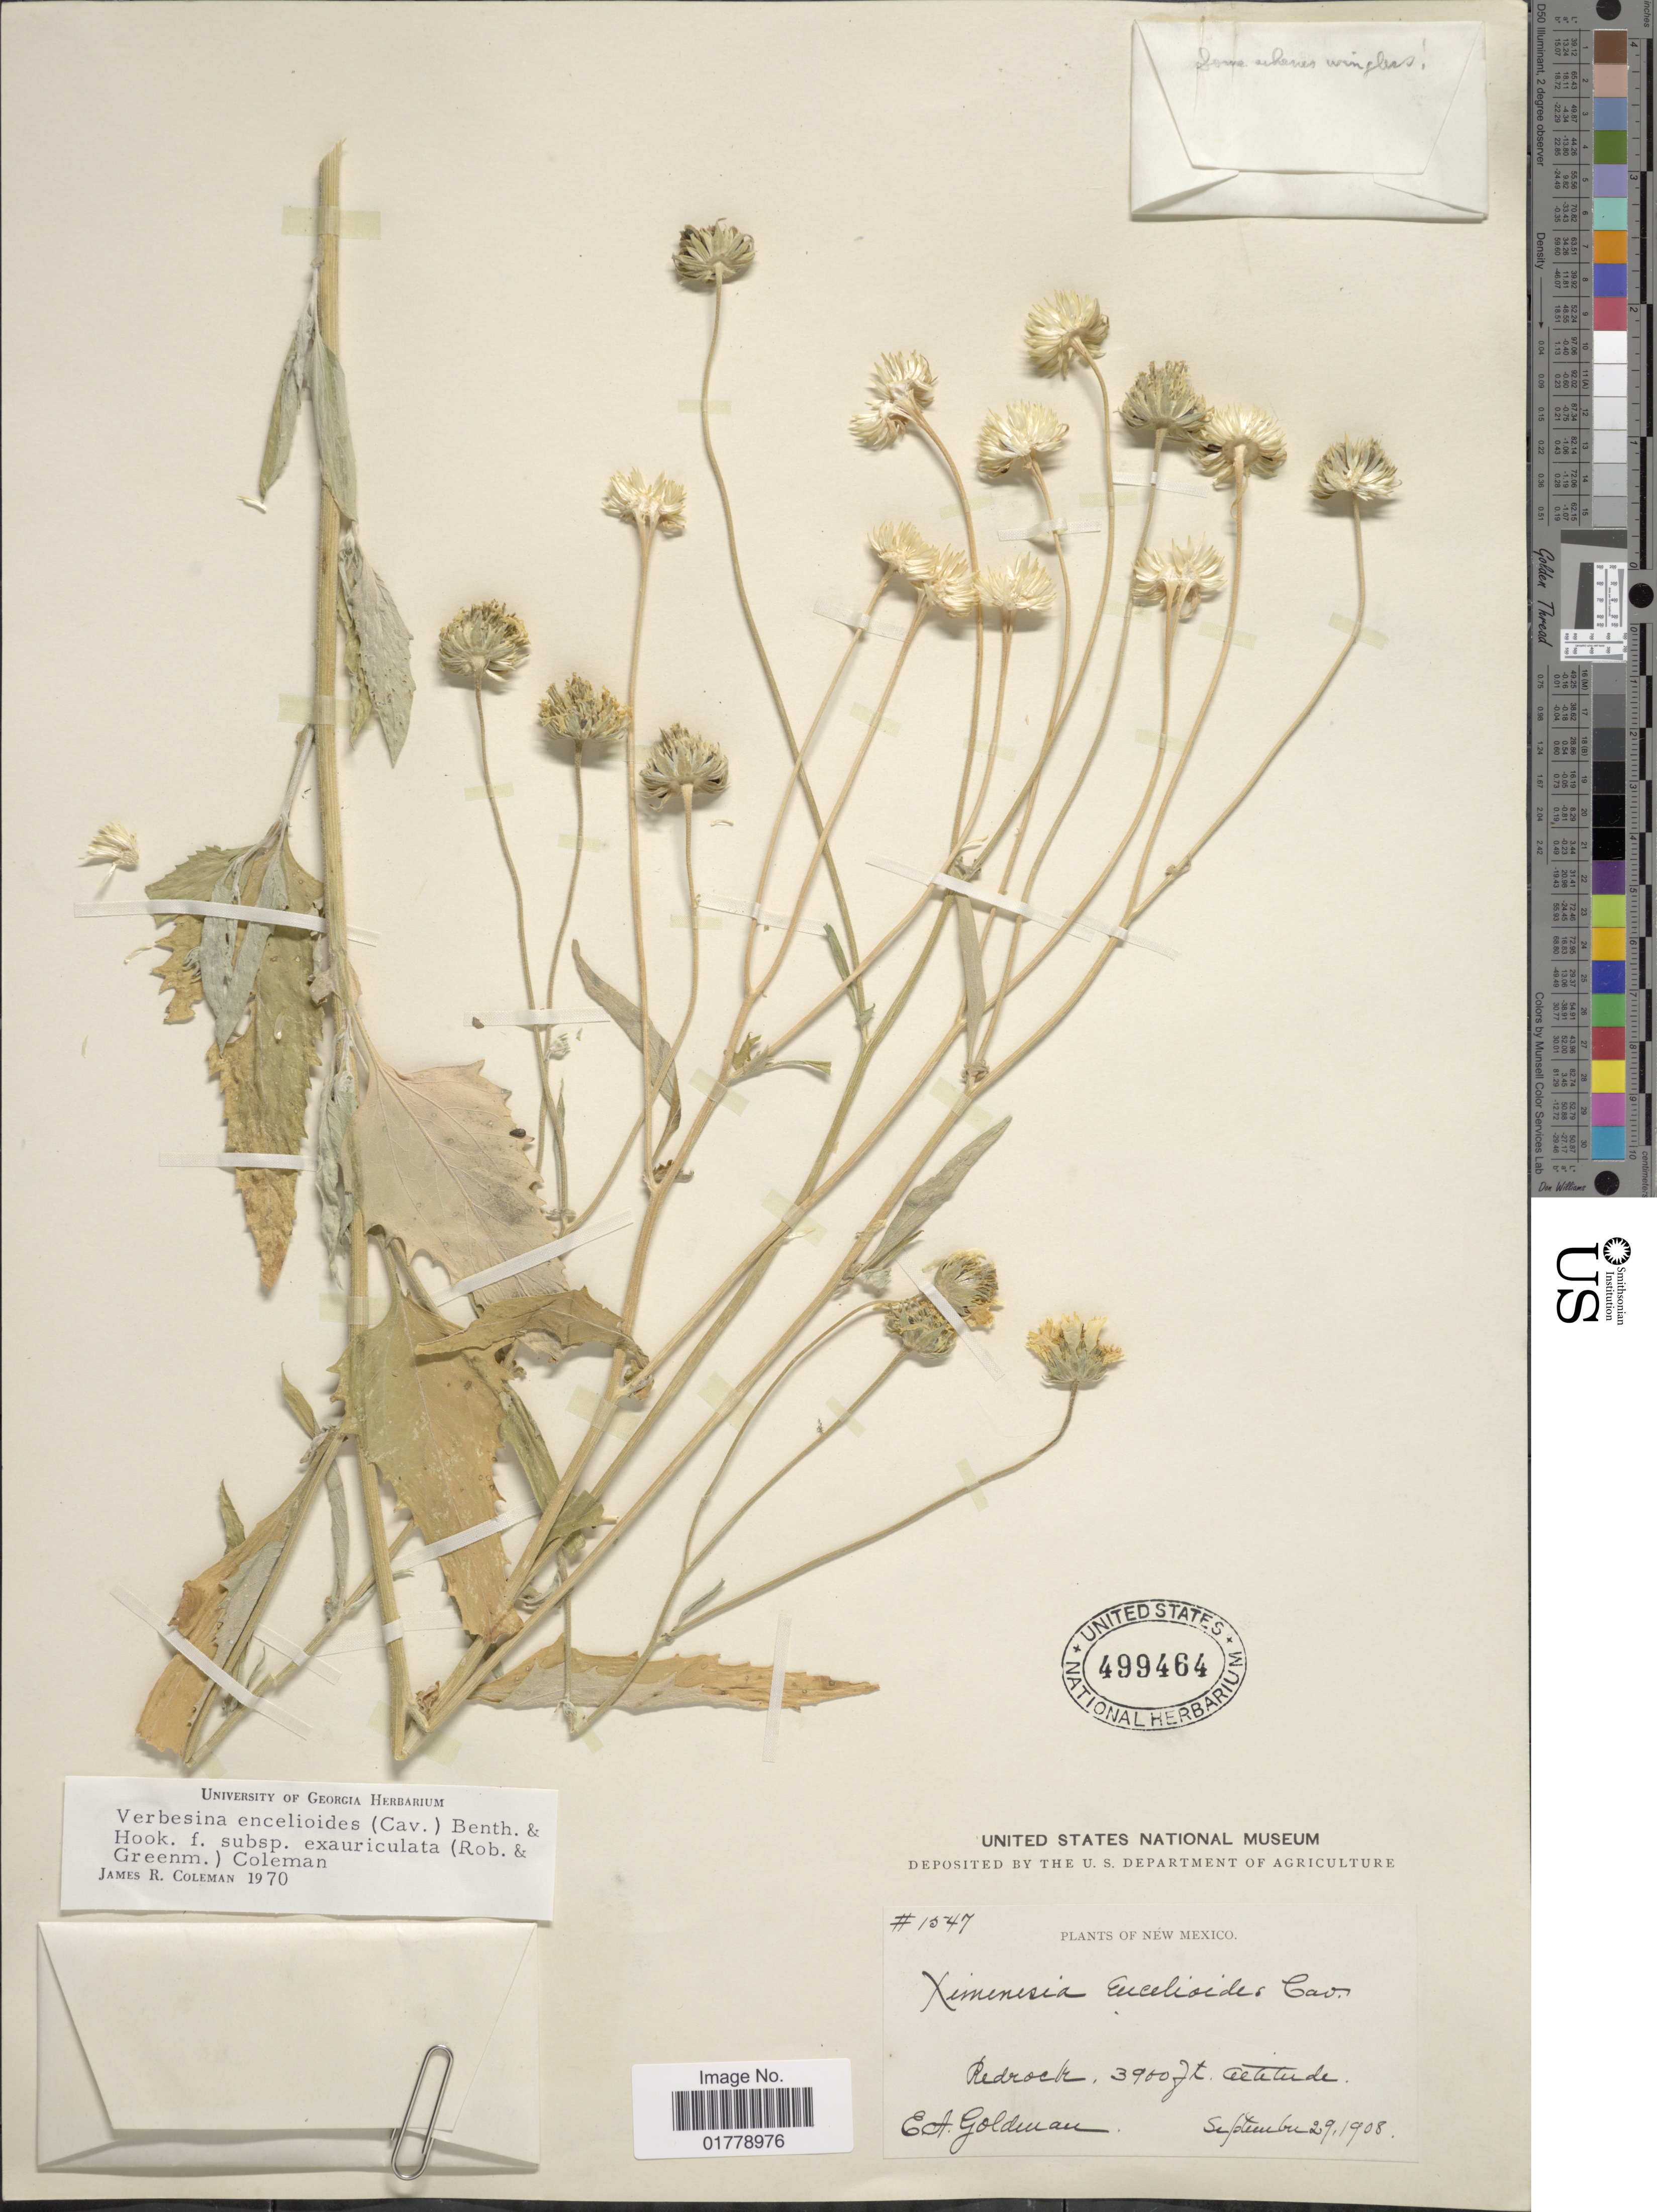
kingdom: Plantae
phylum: Tracheophyta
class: Magnoliopsida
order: Asterales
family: Asteraceae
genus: Verbesina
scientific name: Verbesina encelioides var. cana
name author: (B.L. Rob.) Greenm.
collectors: E. A. Goldman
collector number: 1547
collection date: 1908-09-29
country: United States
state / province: New Mexico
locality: Redrock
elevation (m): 1189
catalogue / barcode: US 499464